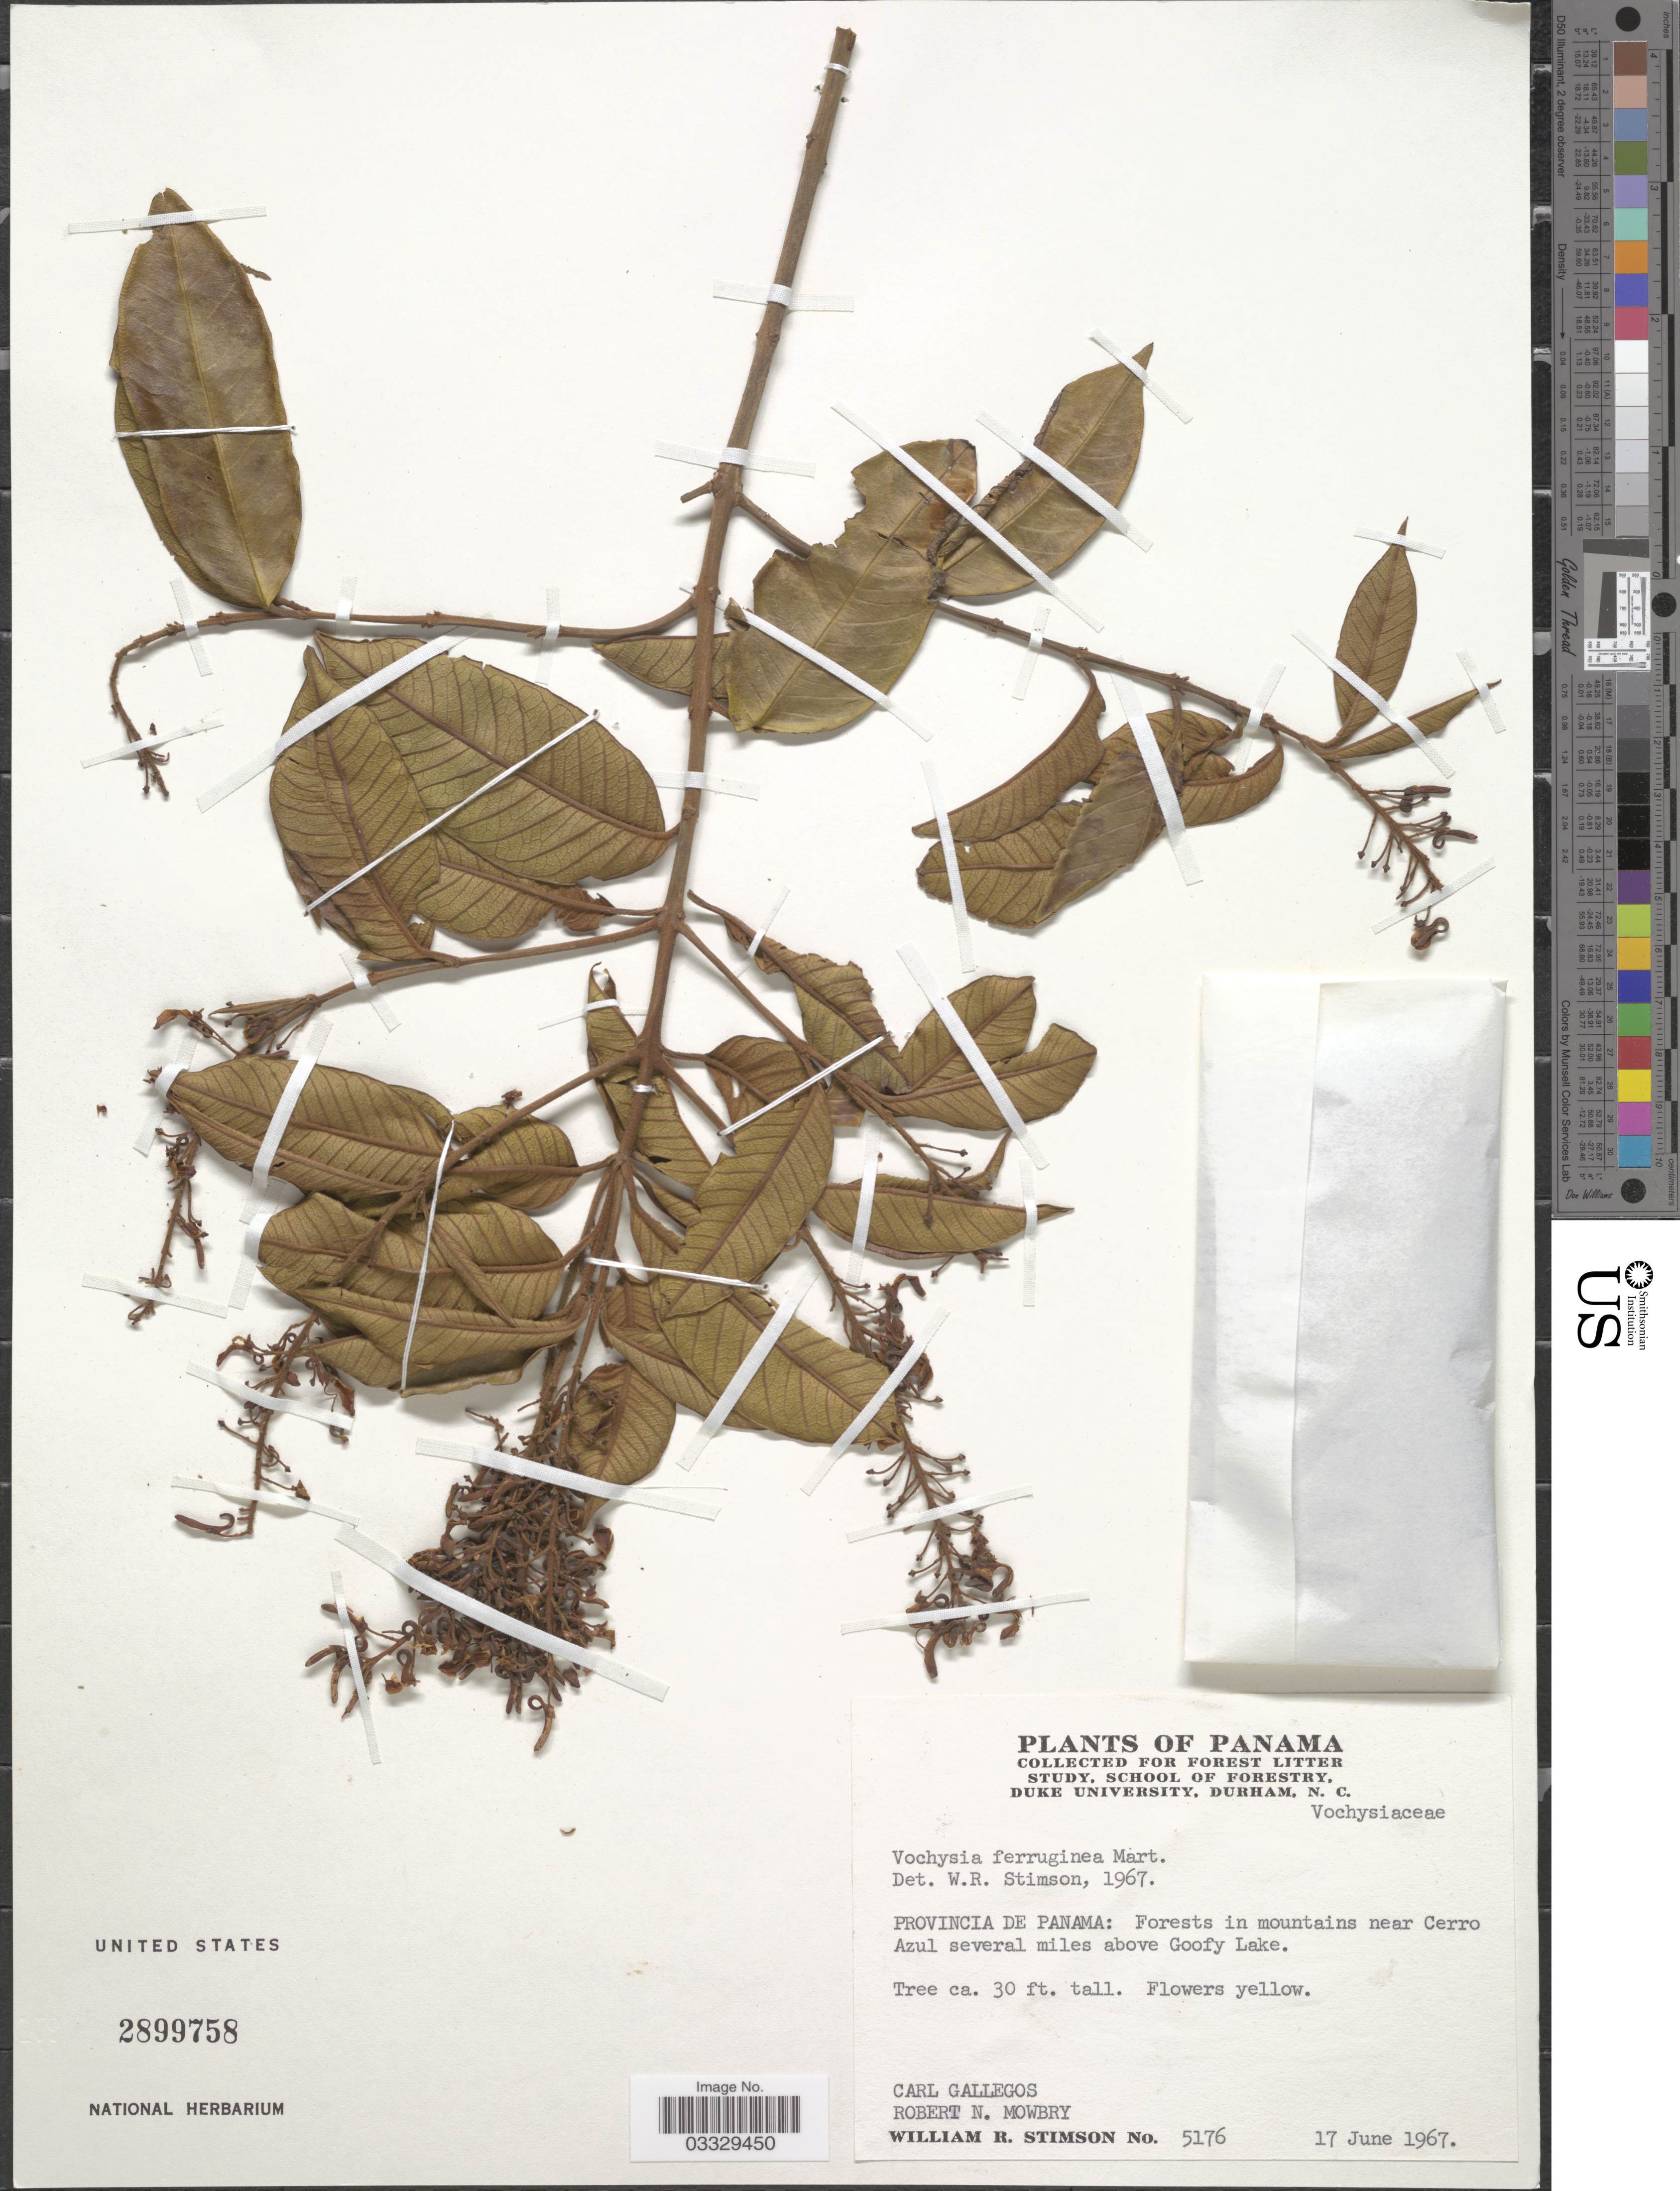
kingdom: Plantae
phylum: Tracheophyta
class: Magnoliopsida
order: Myrtales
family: Vochysiaceae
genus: Vochysia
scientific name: Vochysia ferruginea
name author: Mart.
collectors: C. Gallegos, R. Mowbry & W. R. Stimson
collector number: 5176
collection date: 1967-06-17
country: Panama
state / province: Panamá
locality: Forests in mountains near Cerro Azul several miles above Goofy Lake.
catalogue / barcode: US 2899758